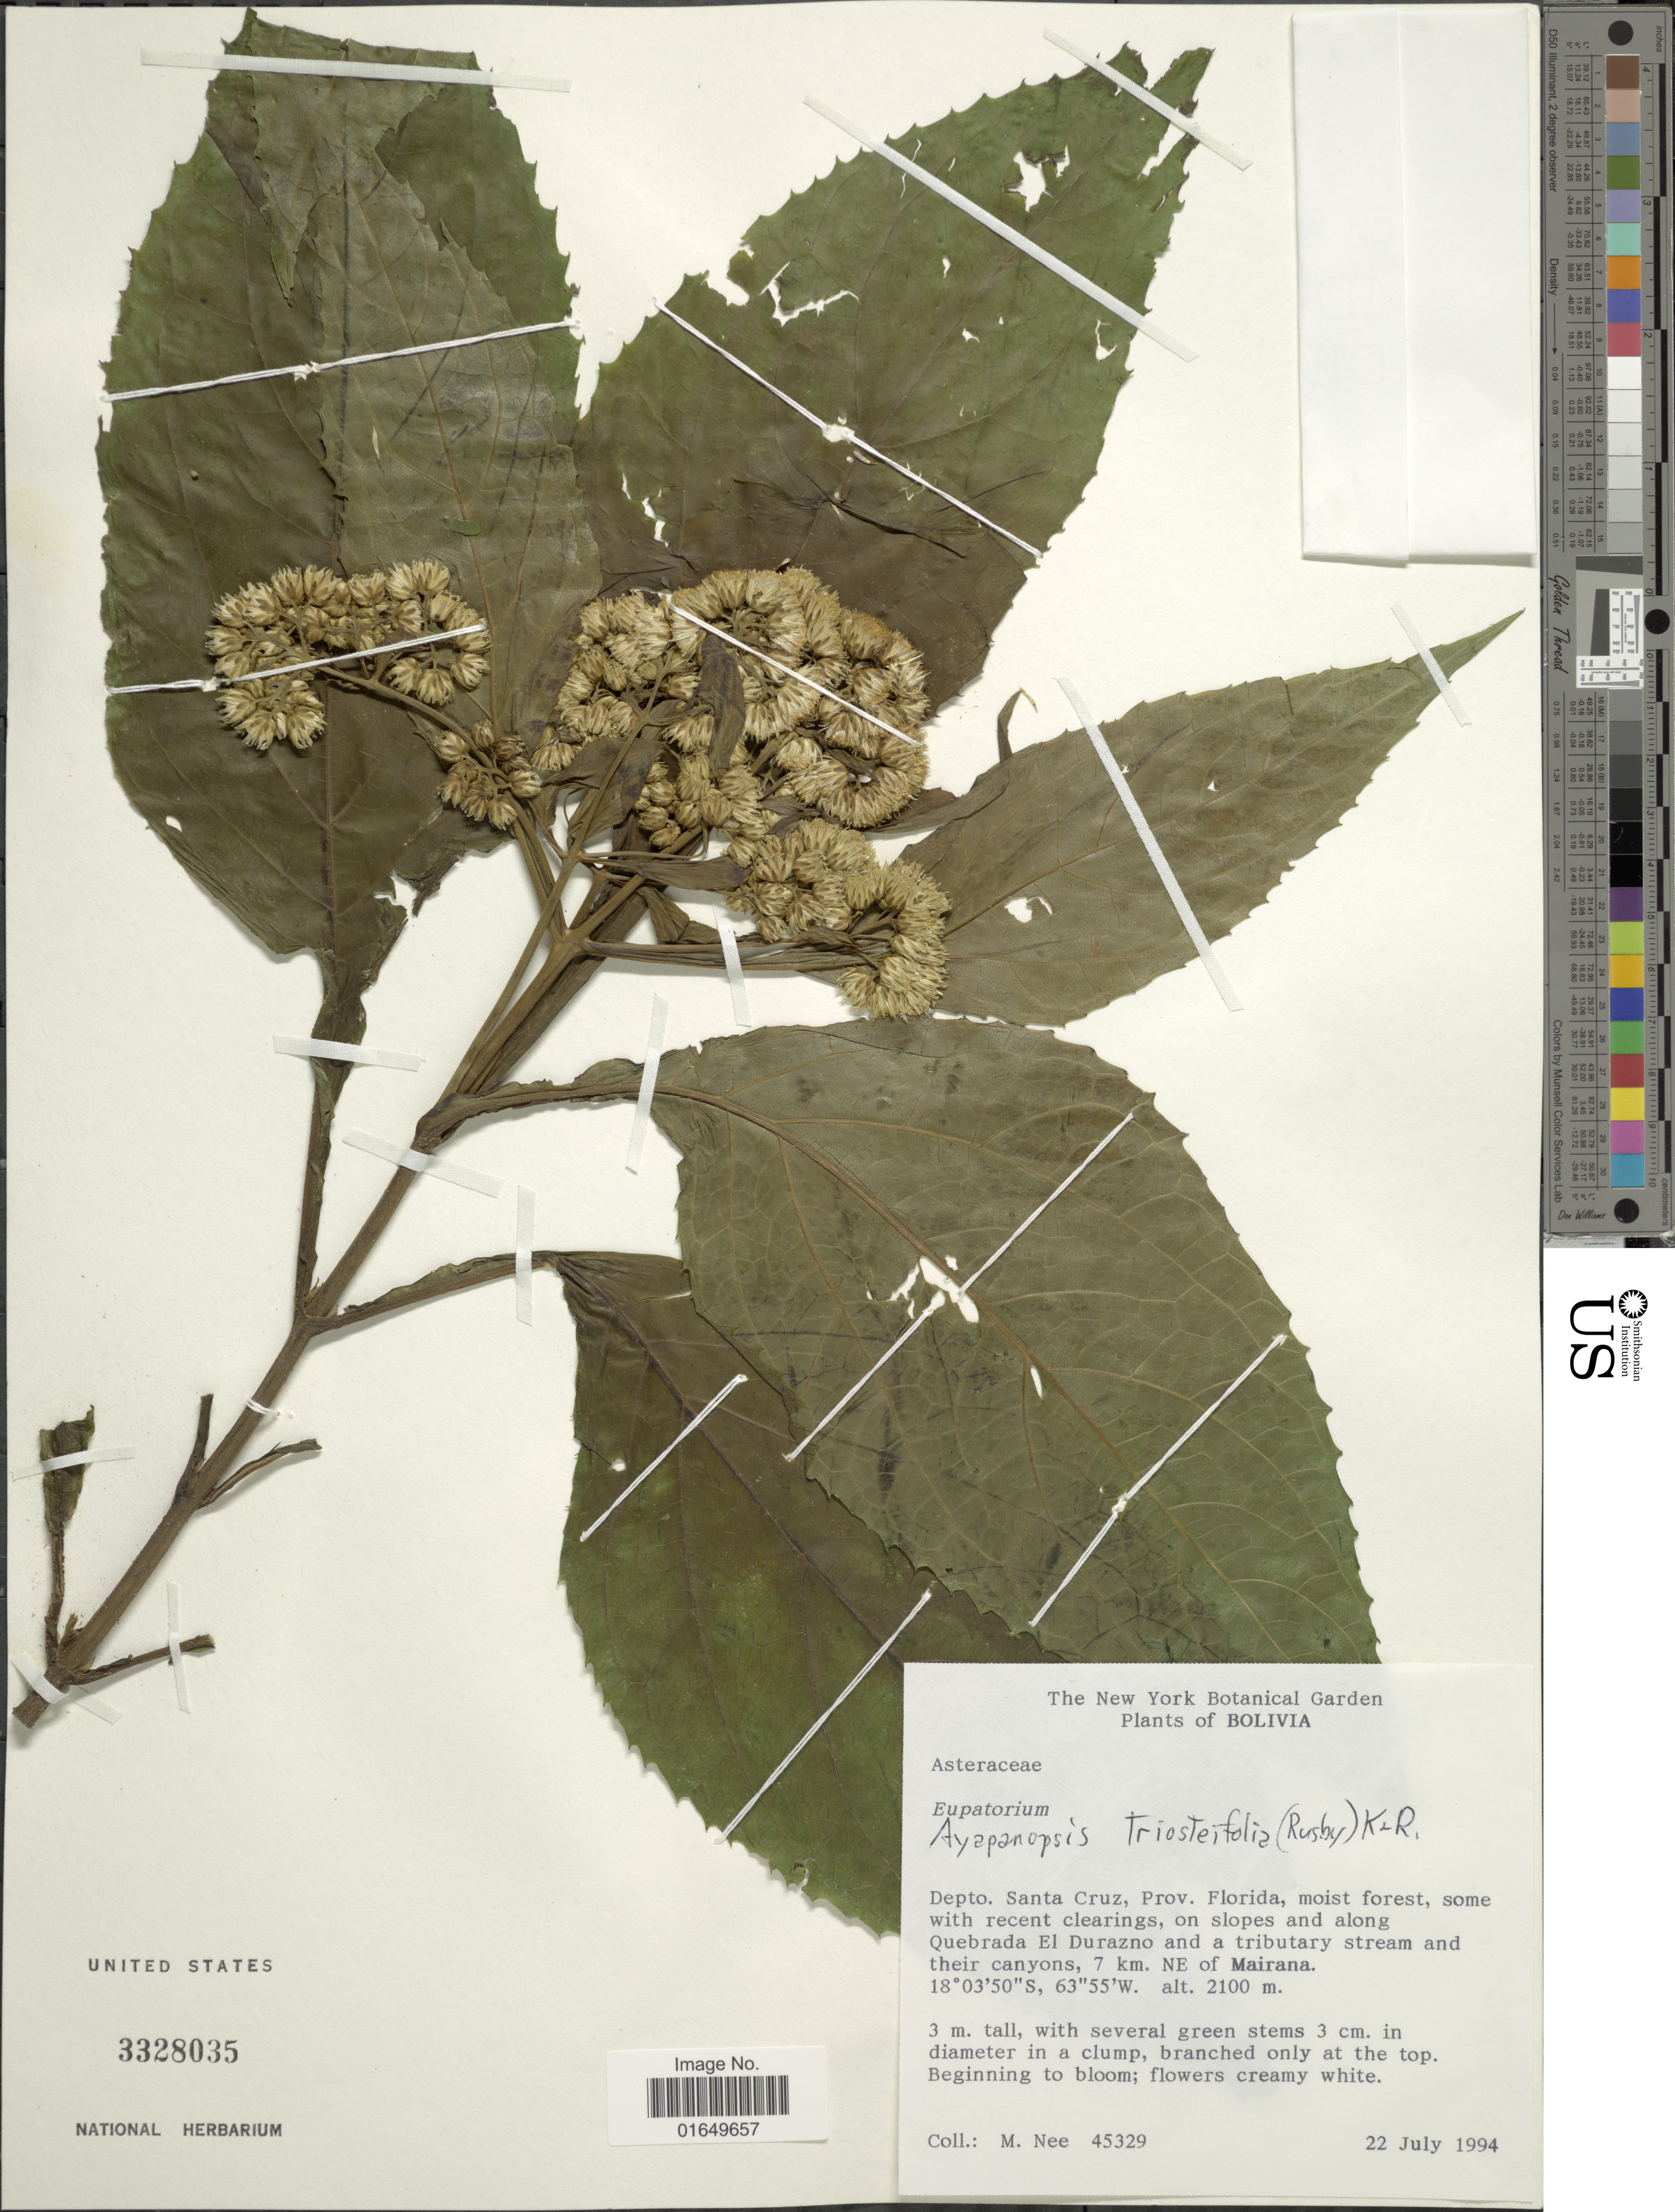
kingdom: Plantae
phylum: Tracheophyta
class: Magnoliopsida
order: Asterales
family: Asteraceae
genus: Ayapanopsis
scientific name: Ayapanopsis triosteifolia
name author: (Rusby) R.M. King & H. Rob.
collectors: M. Nee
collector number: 45329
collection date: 1994-07-22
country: Bolivia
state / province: Santa Cruz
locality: Prov. Florida, on slopes and along Quebrada El Durazno and a tributary stream and their canyons, 7 km. NE of Mairana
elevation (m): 2100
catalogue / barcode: US 3328035